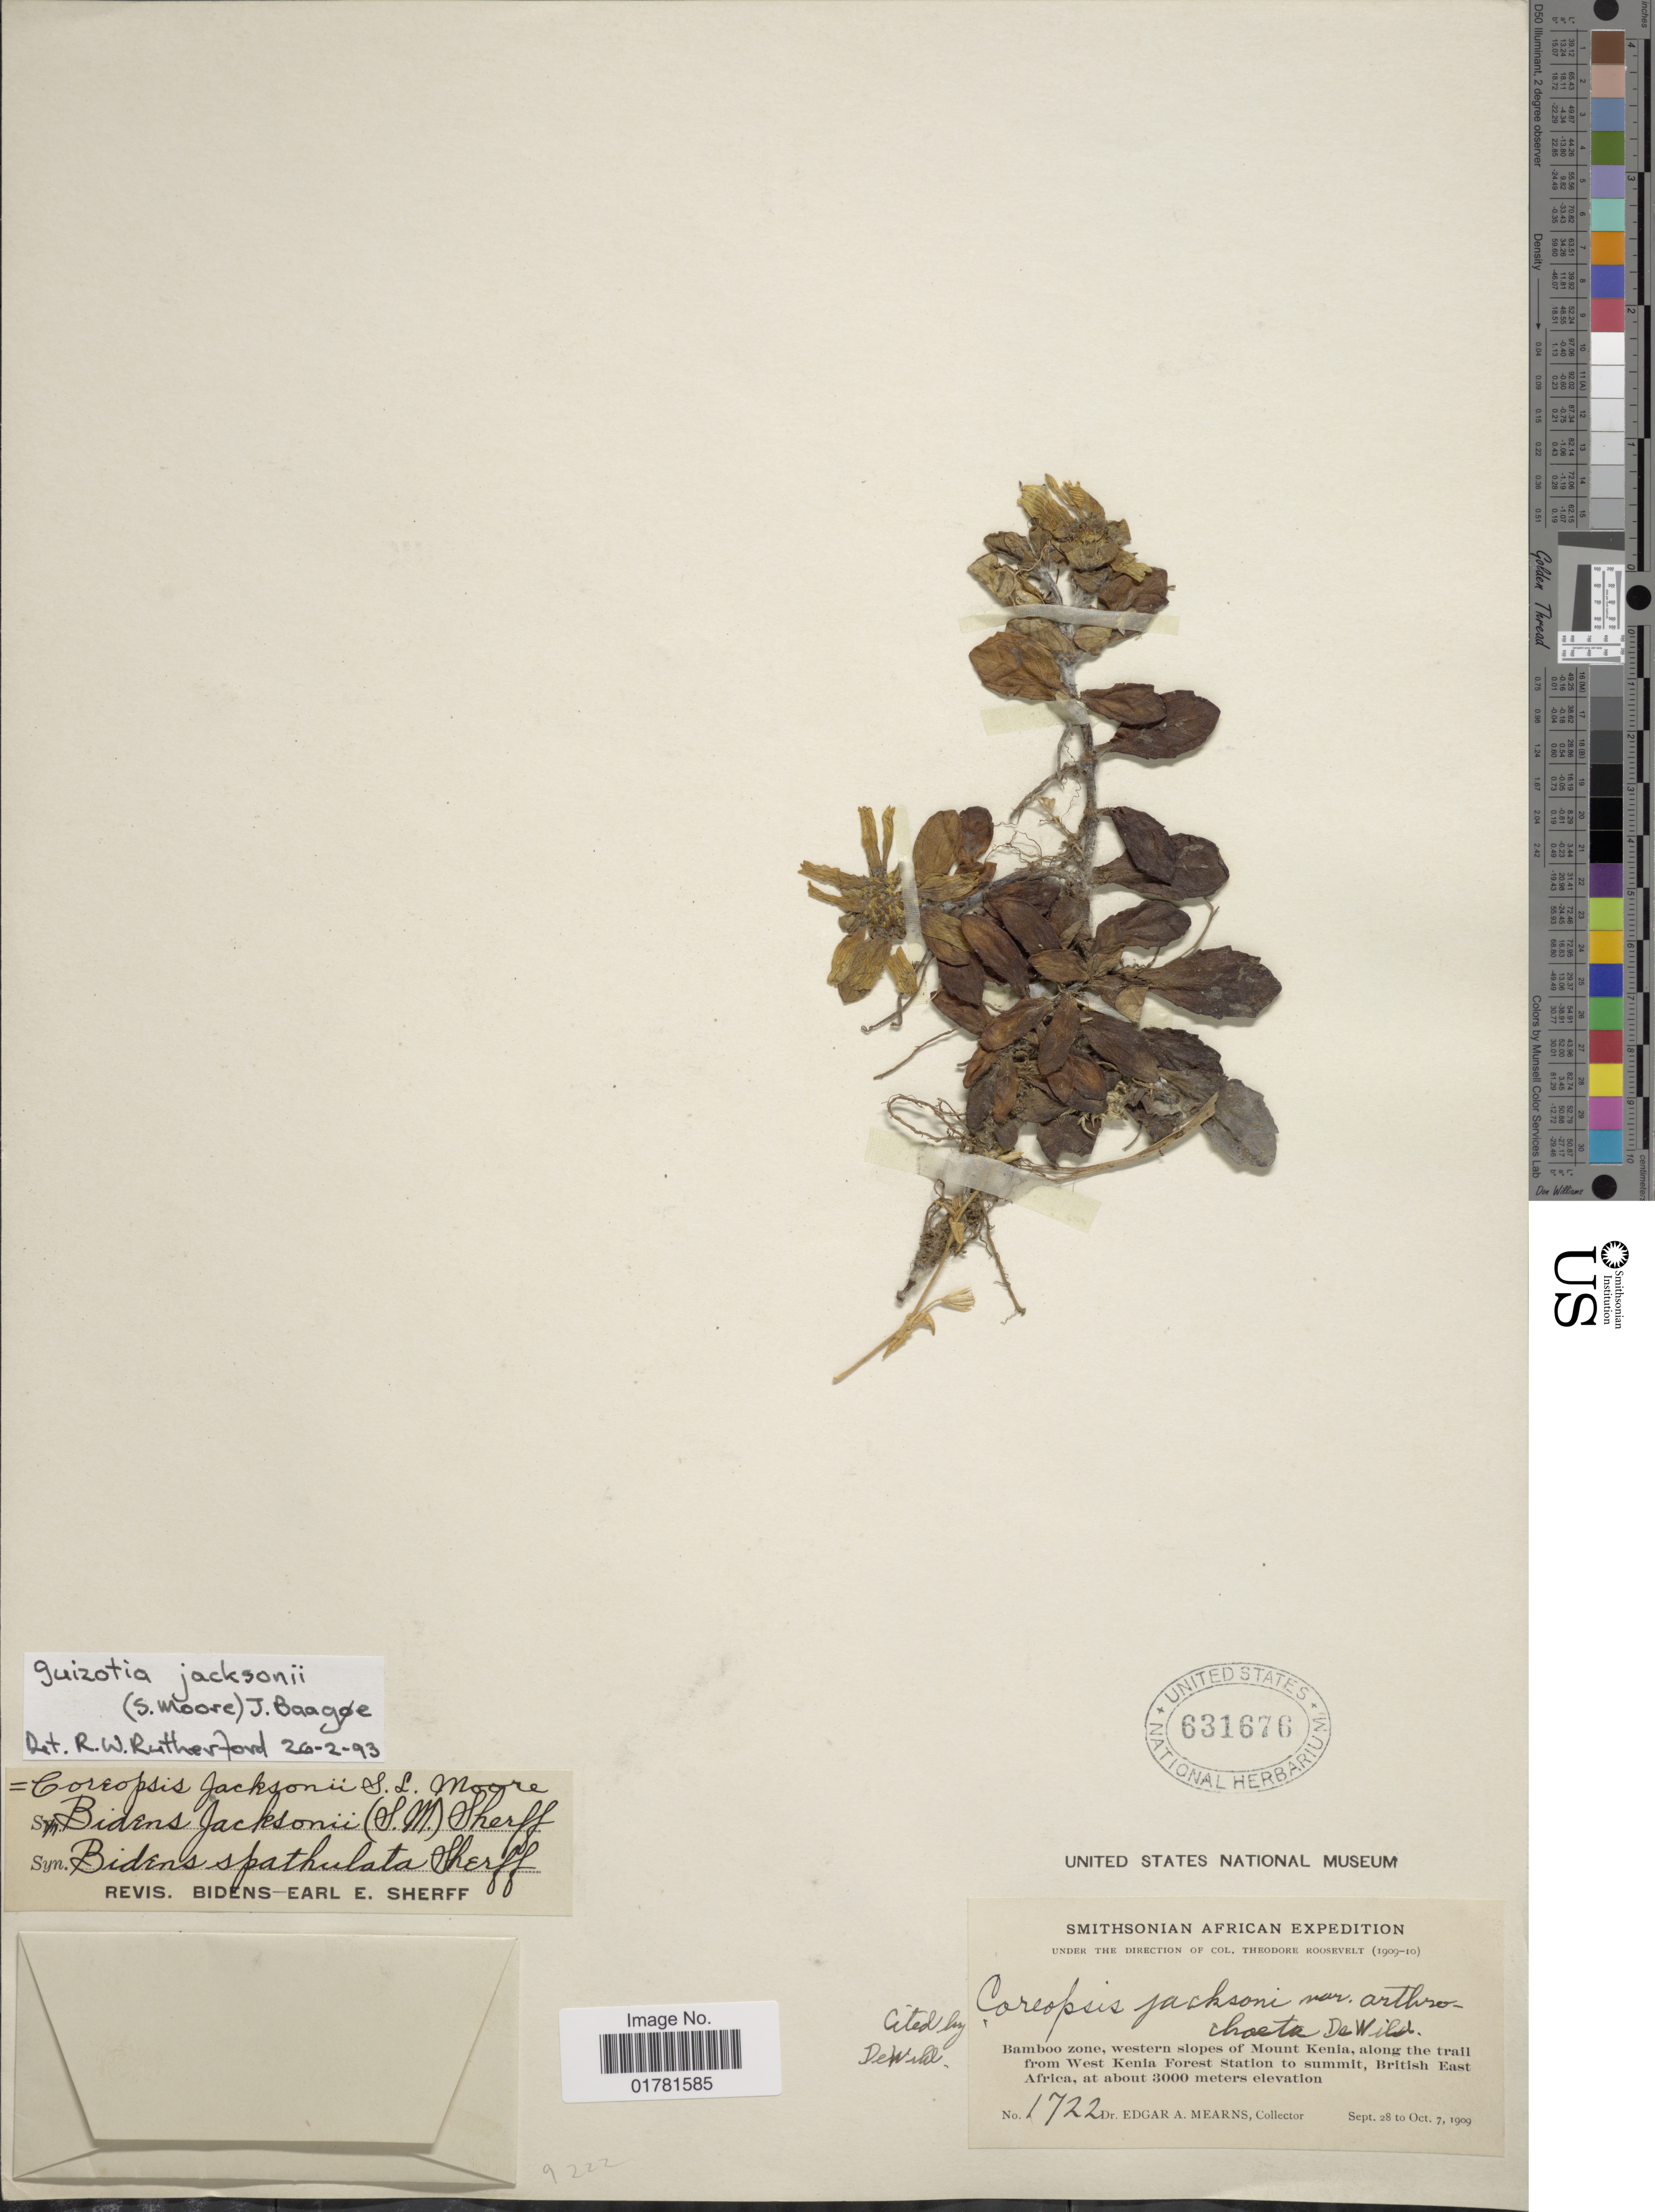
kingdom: Plantae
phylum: Tracheophyta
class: Magnoliopsida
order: Asterales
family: Asteraceae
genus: Guizotia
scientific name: Guizotia jacksonii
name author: S. Moore & J. Baagoe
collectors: E. A. Mearns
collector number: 1722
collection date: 1909-09-28/1909-10-07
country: Kenya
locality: Bamboo zone, western slopes of Mount Kenia, along the trail from West Kenia Forest Station to summit, British East Africa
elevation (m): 3000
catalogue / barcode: US 631676